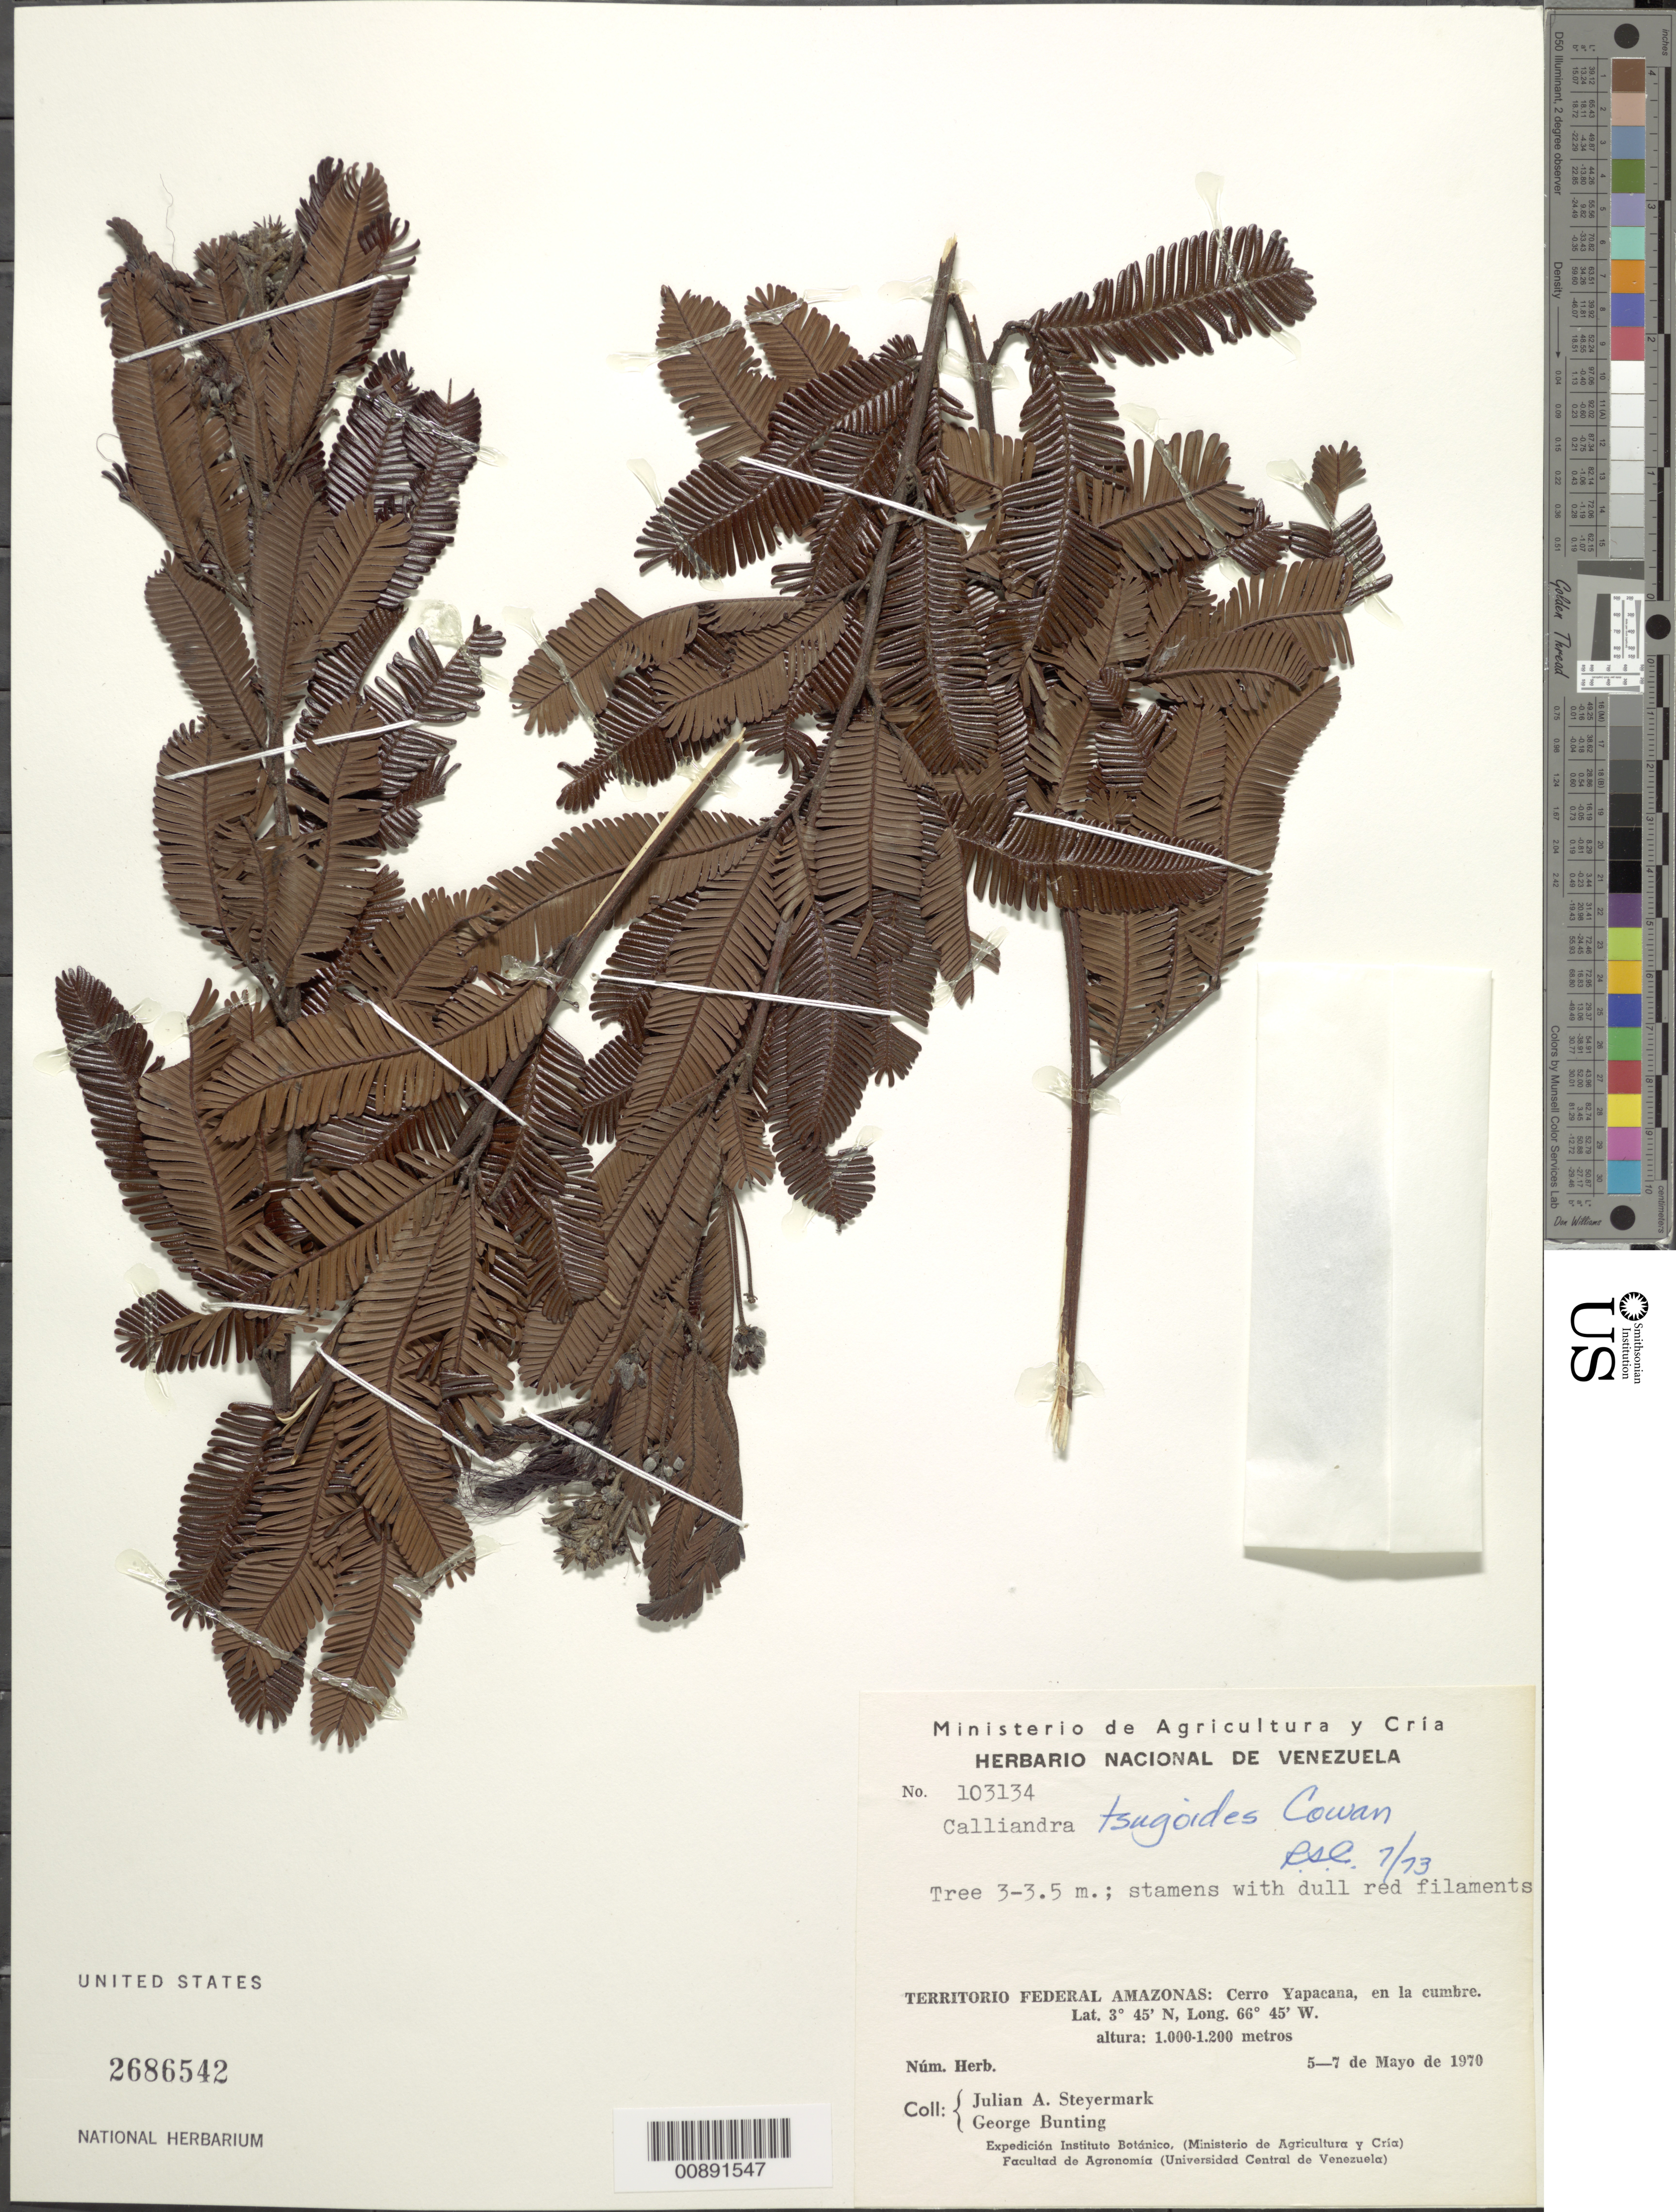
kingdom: Plantae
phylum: Tracheophyta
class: Magnoliopsida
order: Fabales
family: Fabaceae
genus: Calliandra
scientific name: Calliandra tsugoides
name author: R.S. Cowan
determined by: Cowan, R. S.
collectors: J. Steyermark & G. S. Bunting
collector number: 103134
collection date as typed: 5-May-70 to 7-May-70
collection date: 1970-05-05/1970-05-07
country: Venezuela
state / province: Amazonas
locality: Cerro Yapacána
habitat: Cumbre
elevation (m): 1000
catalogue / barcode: US 2686542